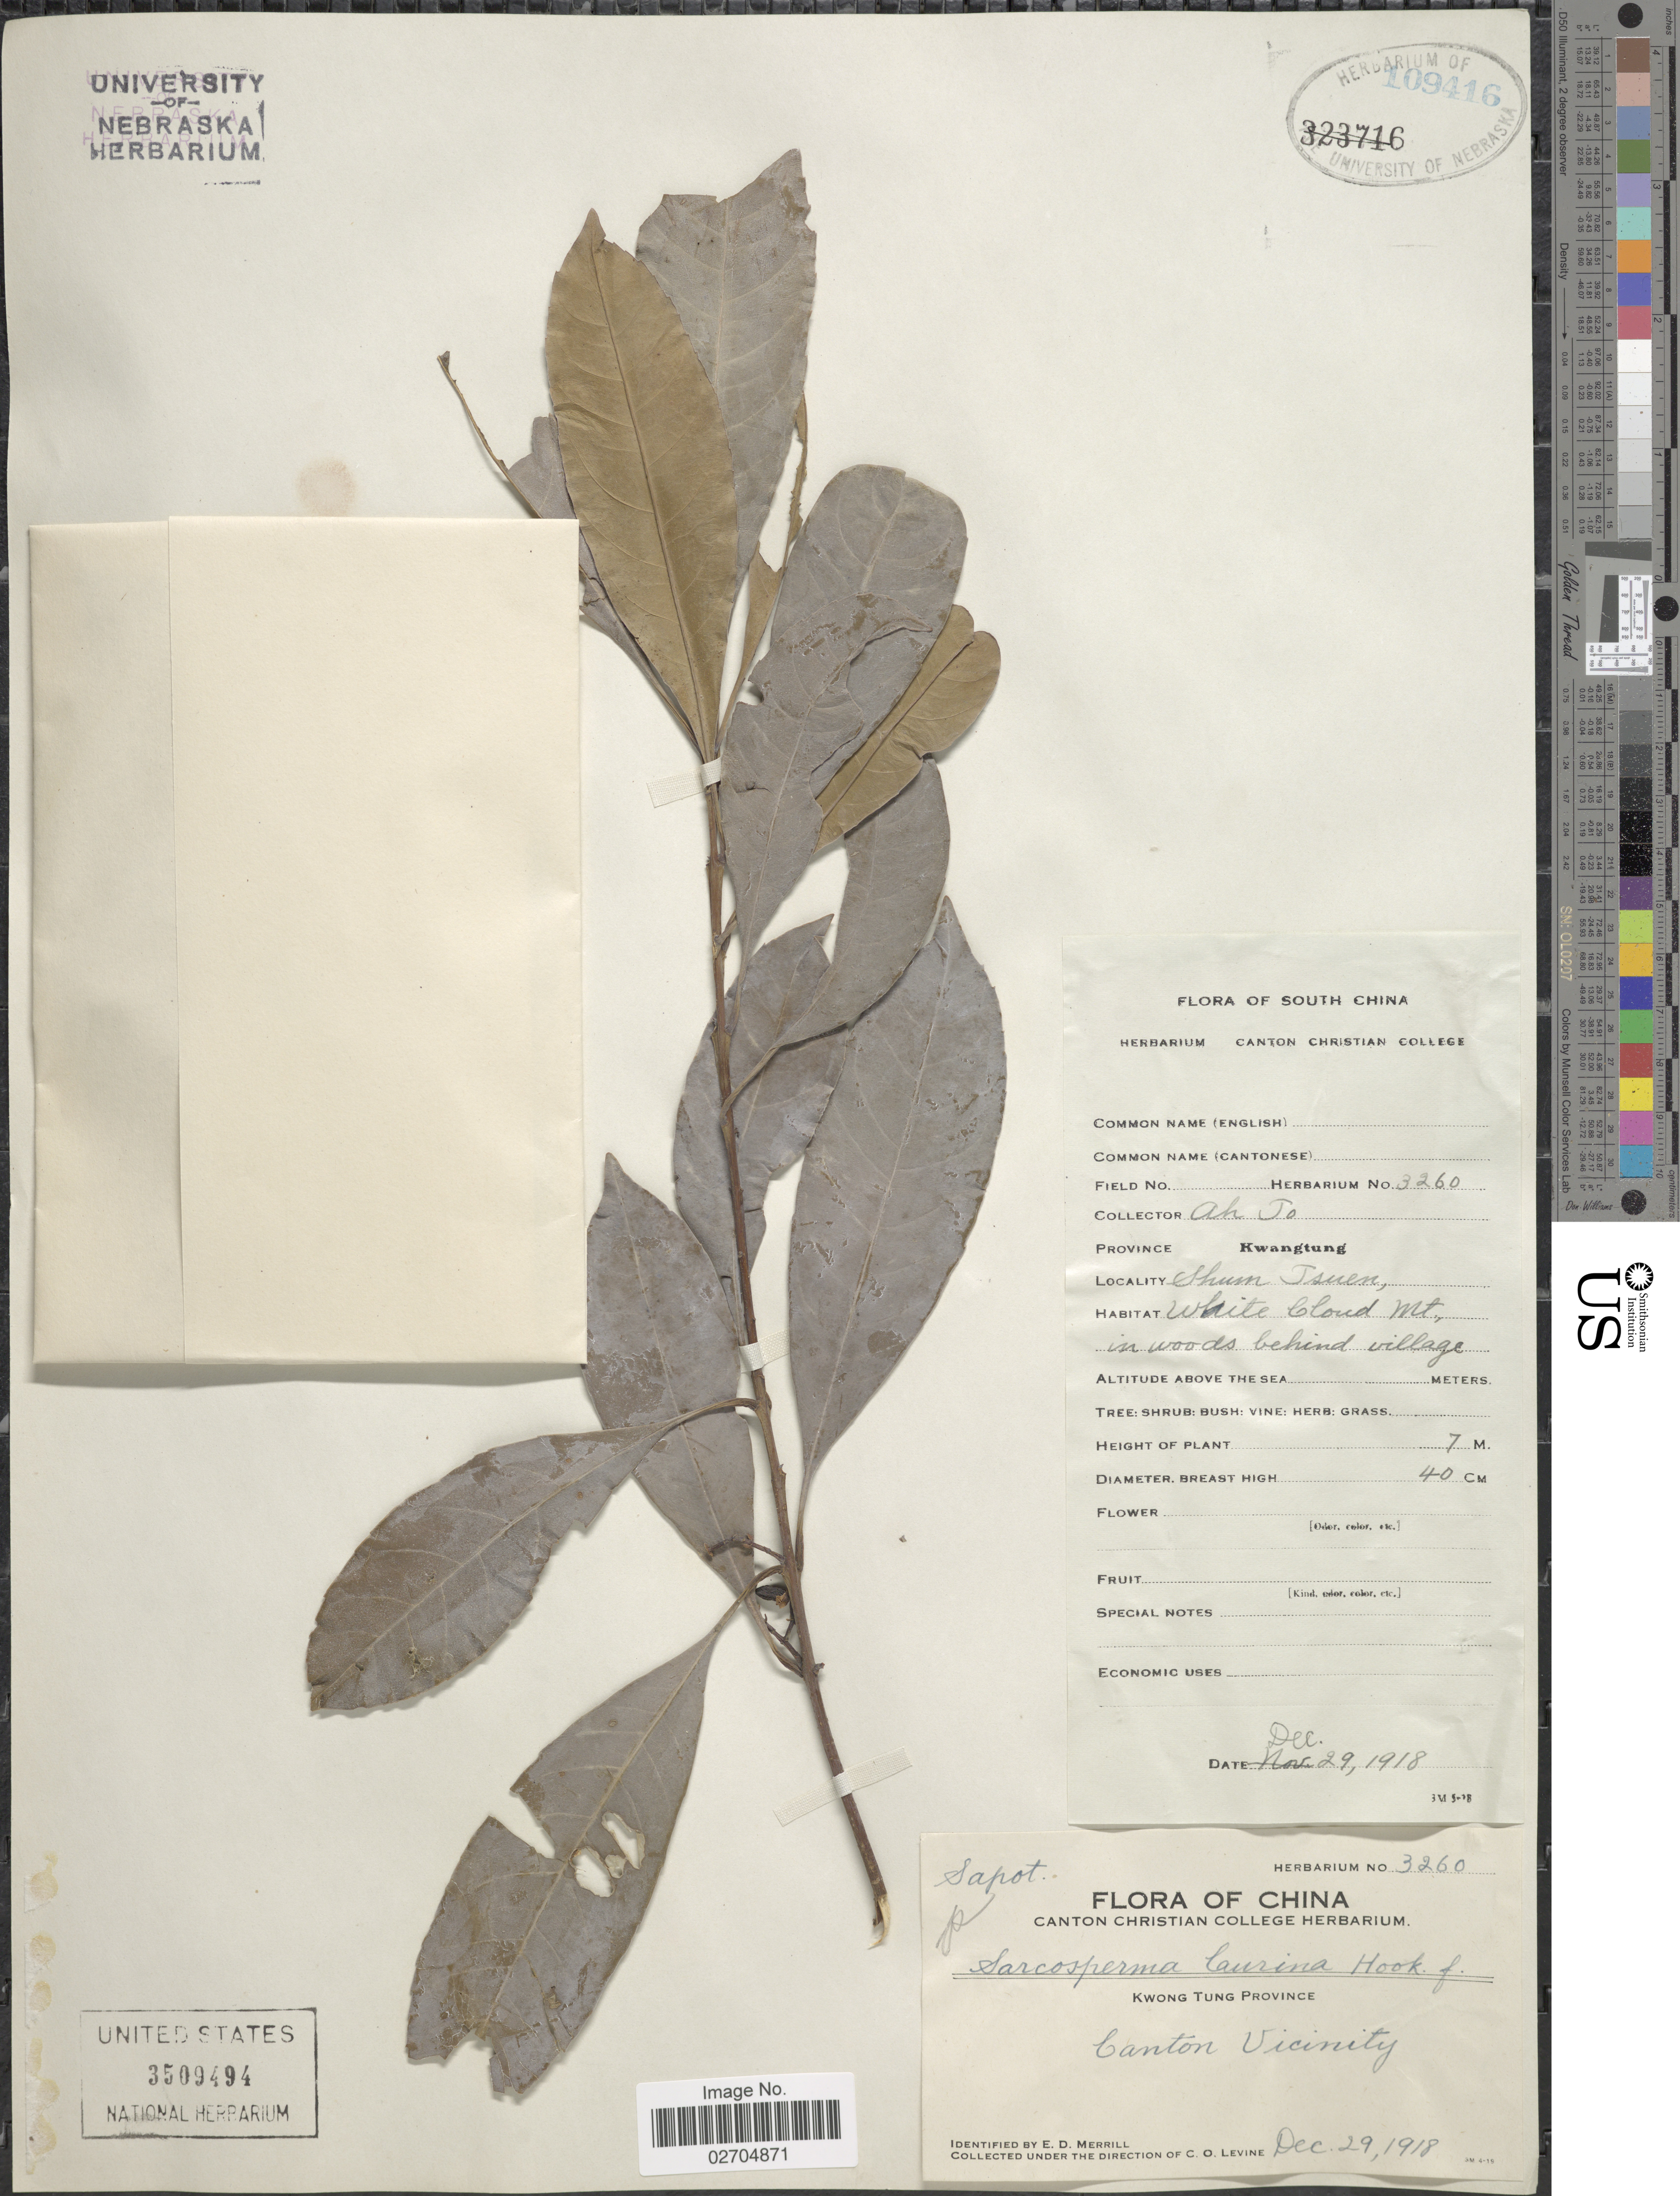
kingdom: Plantae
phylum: Tracheophyta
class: Magnoliopsida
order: Ericales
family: Sapotaceae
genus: Sarcosperma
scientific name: Sarcosperma laurinum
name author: (Benth.) Hook. f.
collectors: A. To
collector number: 3260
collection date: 1918-12-29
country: China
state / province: Guangdong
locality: South China. Province Kwangtung. Shum Tsuen. Canton Vicinity.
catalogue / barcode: US 3509494